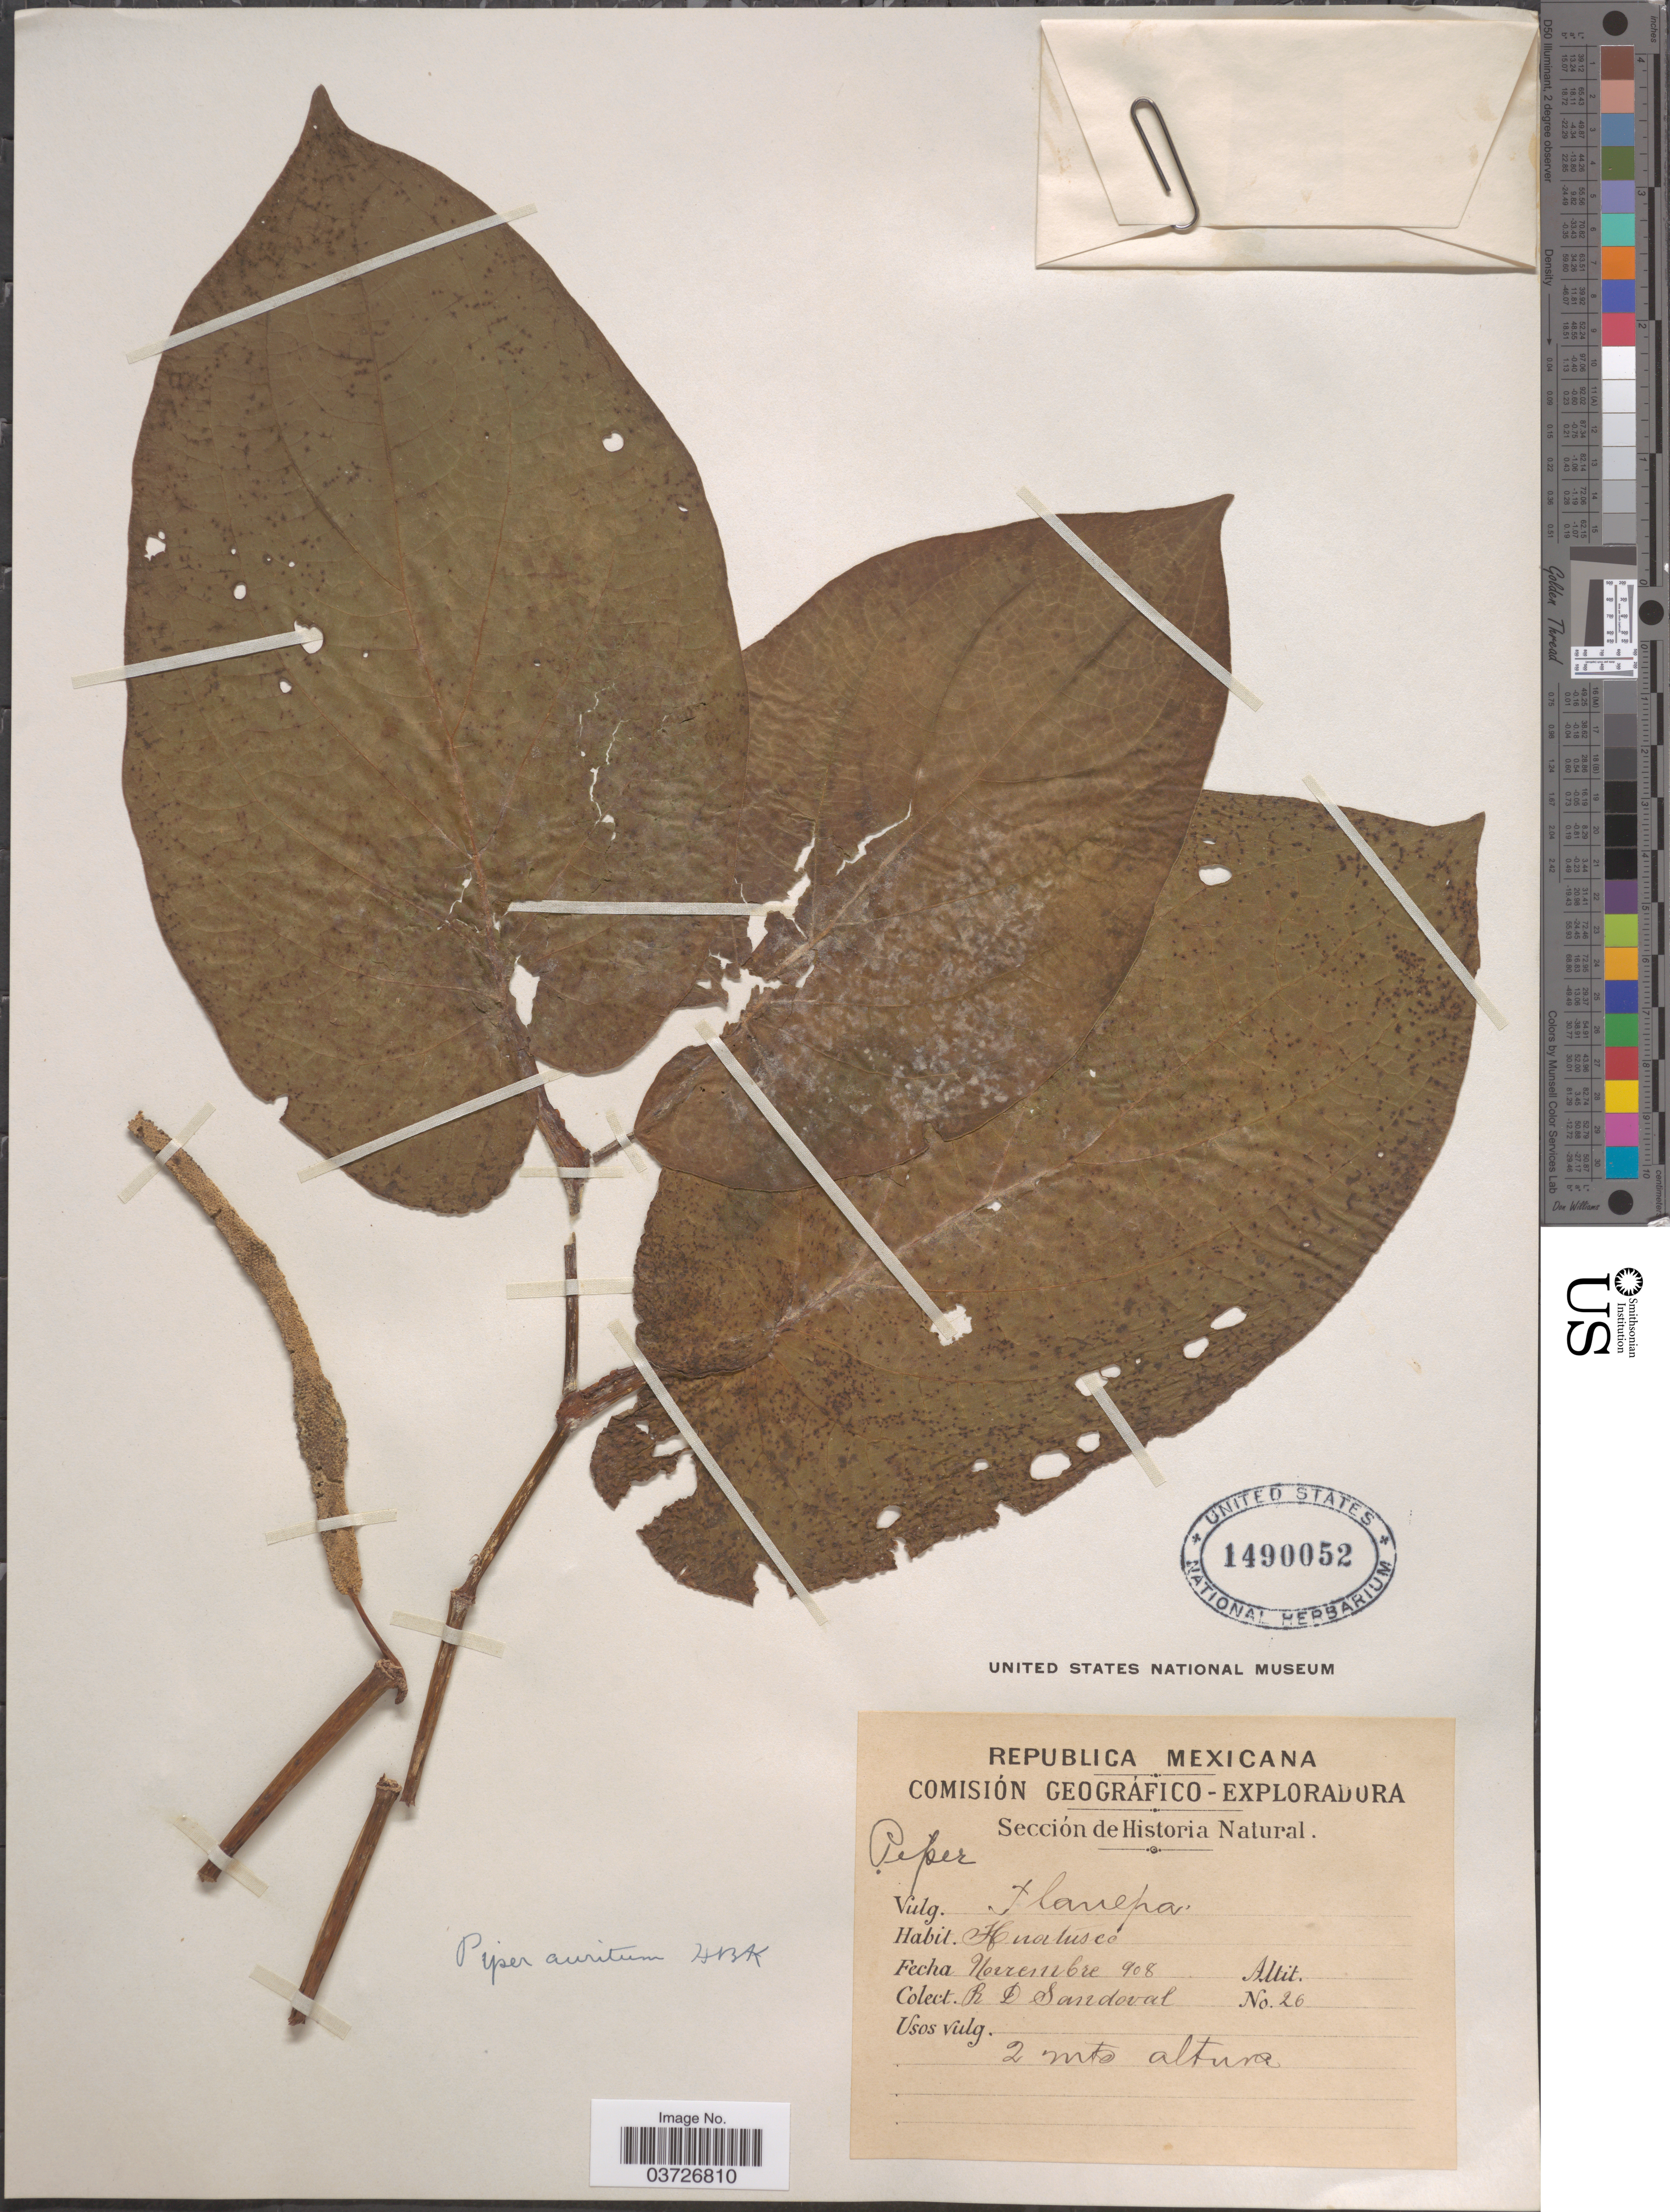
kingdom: Plantae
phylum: Tracheophyta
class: Magnoliopsida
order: Piperales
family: Piperaceae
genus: Piper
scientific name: Piper auritum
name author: Kunth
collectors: R. D. Sandoval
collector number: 26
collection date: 1908-11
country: Mexico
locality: Republica Mexicana. Huatusco.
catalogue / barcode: US 1490052